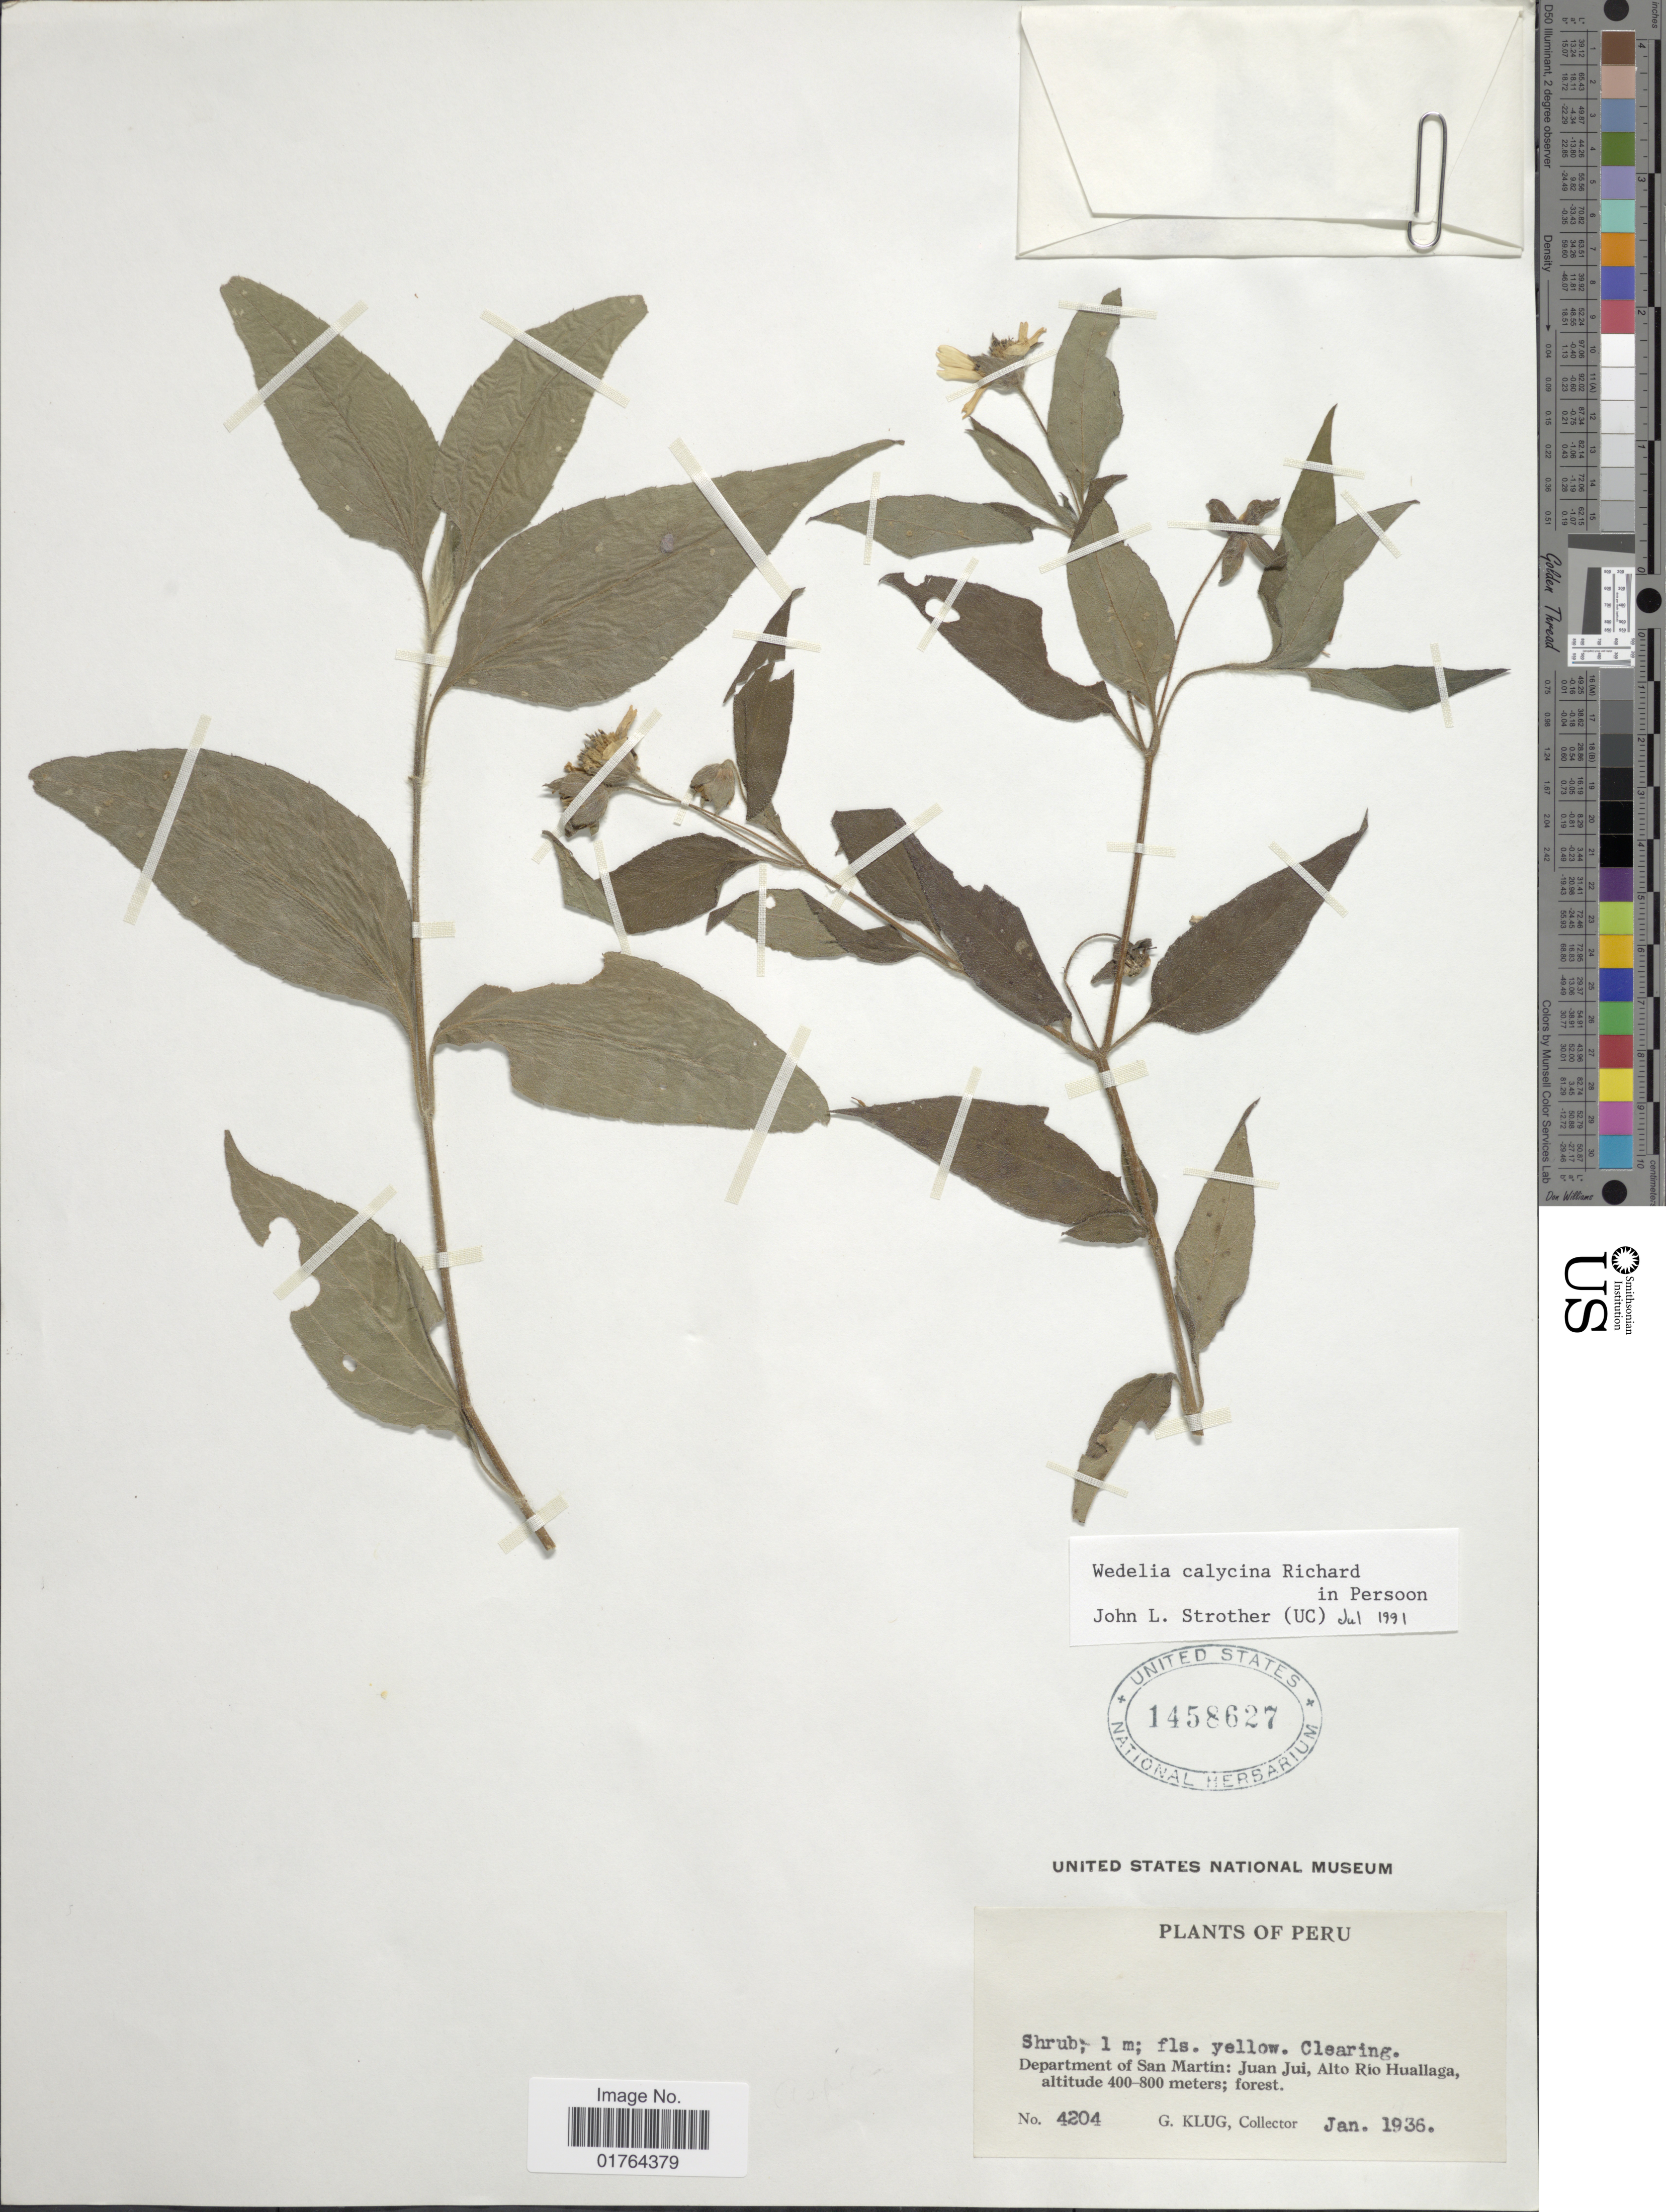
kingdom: Plantae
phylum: Tracheophyta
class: Magnoliopsida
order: Asterales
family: Asteraceae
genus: Wedelia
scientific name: Wedelia calycina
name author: Rich.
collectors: G. Klug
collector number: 4204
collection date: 1936-01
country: Peru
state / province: San Martín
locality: Department of San Martin: Juan Jui, Alto Rio Huallaga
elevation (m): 400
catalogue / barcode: US 1458627